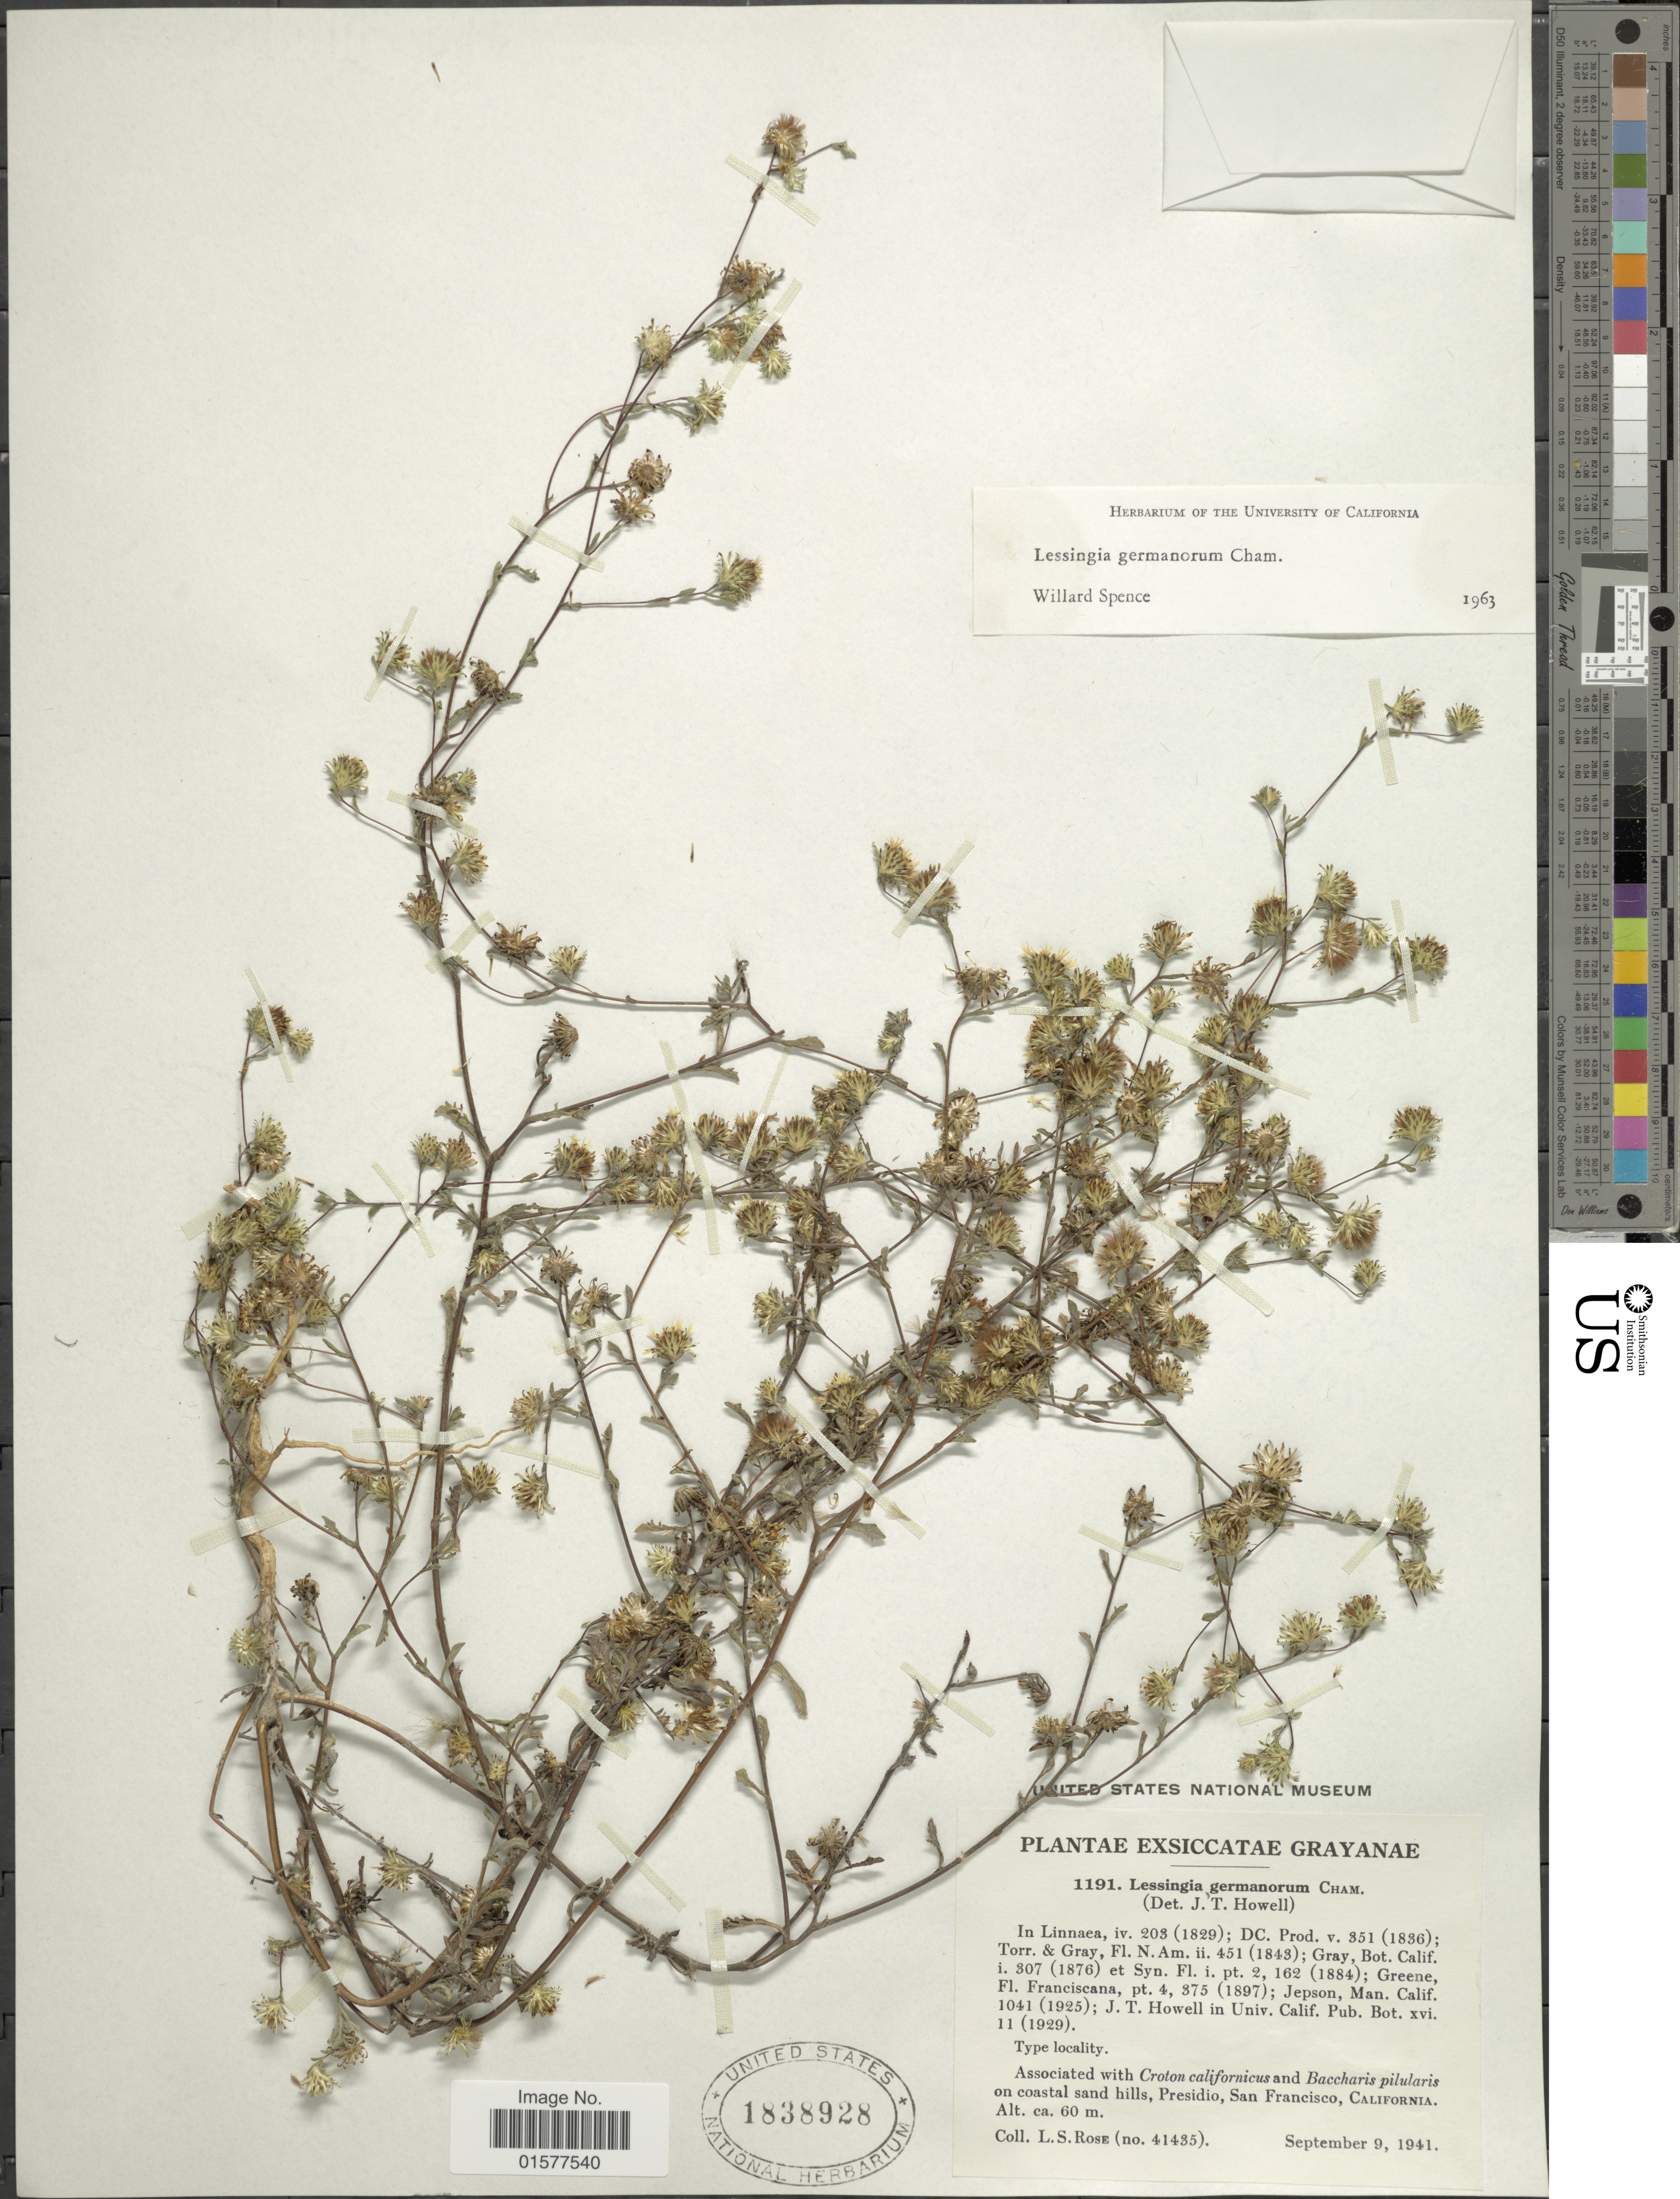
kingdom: Plantae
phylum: Tracheophyta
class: Magnoliopsida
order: Asterales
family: Asteraceae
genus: Lessingia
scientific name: Lessingia germanorum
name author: Cham.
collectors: L. S. Rose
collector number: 41435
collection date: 1941-09-09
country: United States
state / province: California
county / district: San Francisco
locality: On coastal sand hills, Presidio, San Francisco, California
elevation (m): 60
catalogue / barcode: US 1838928